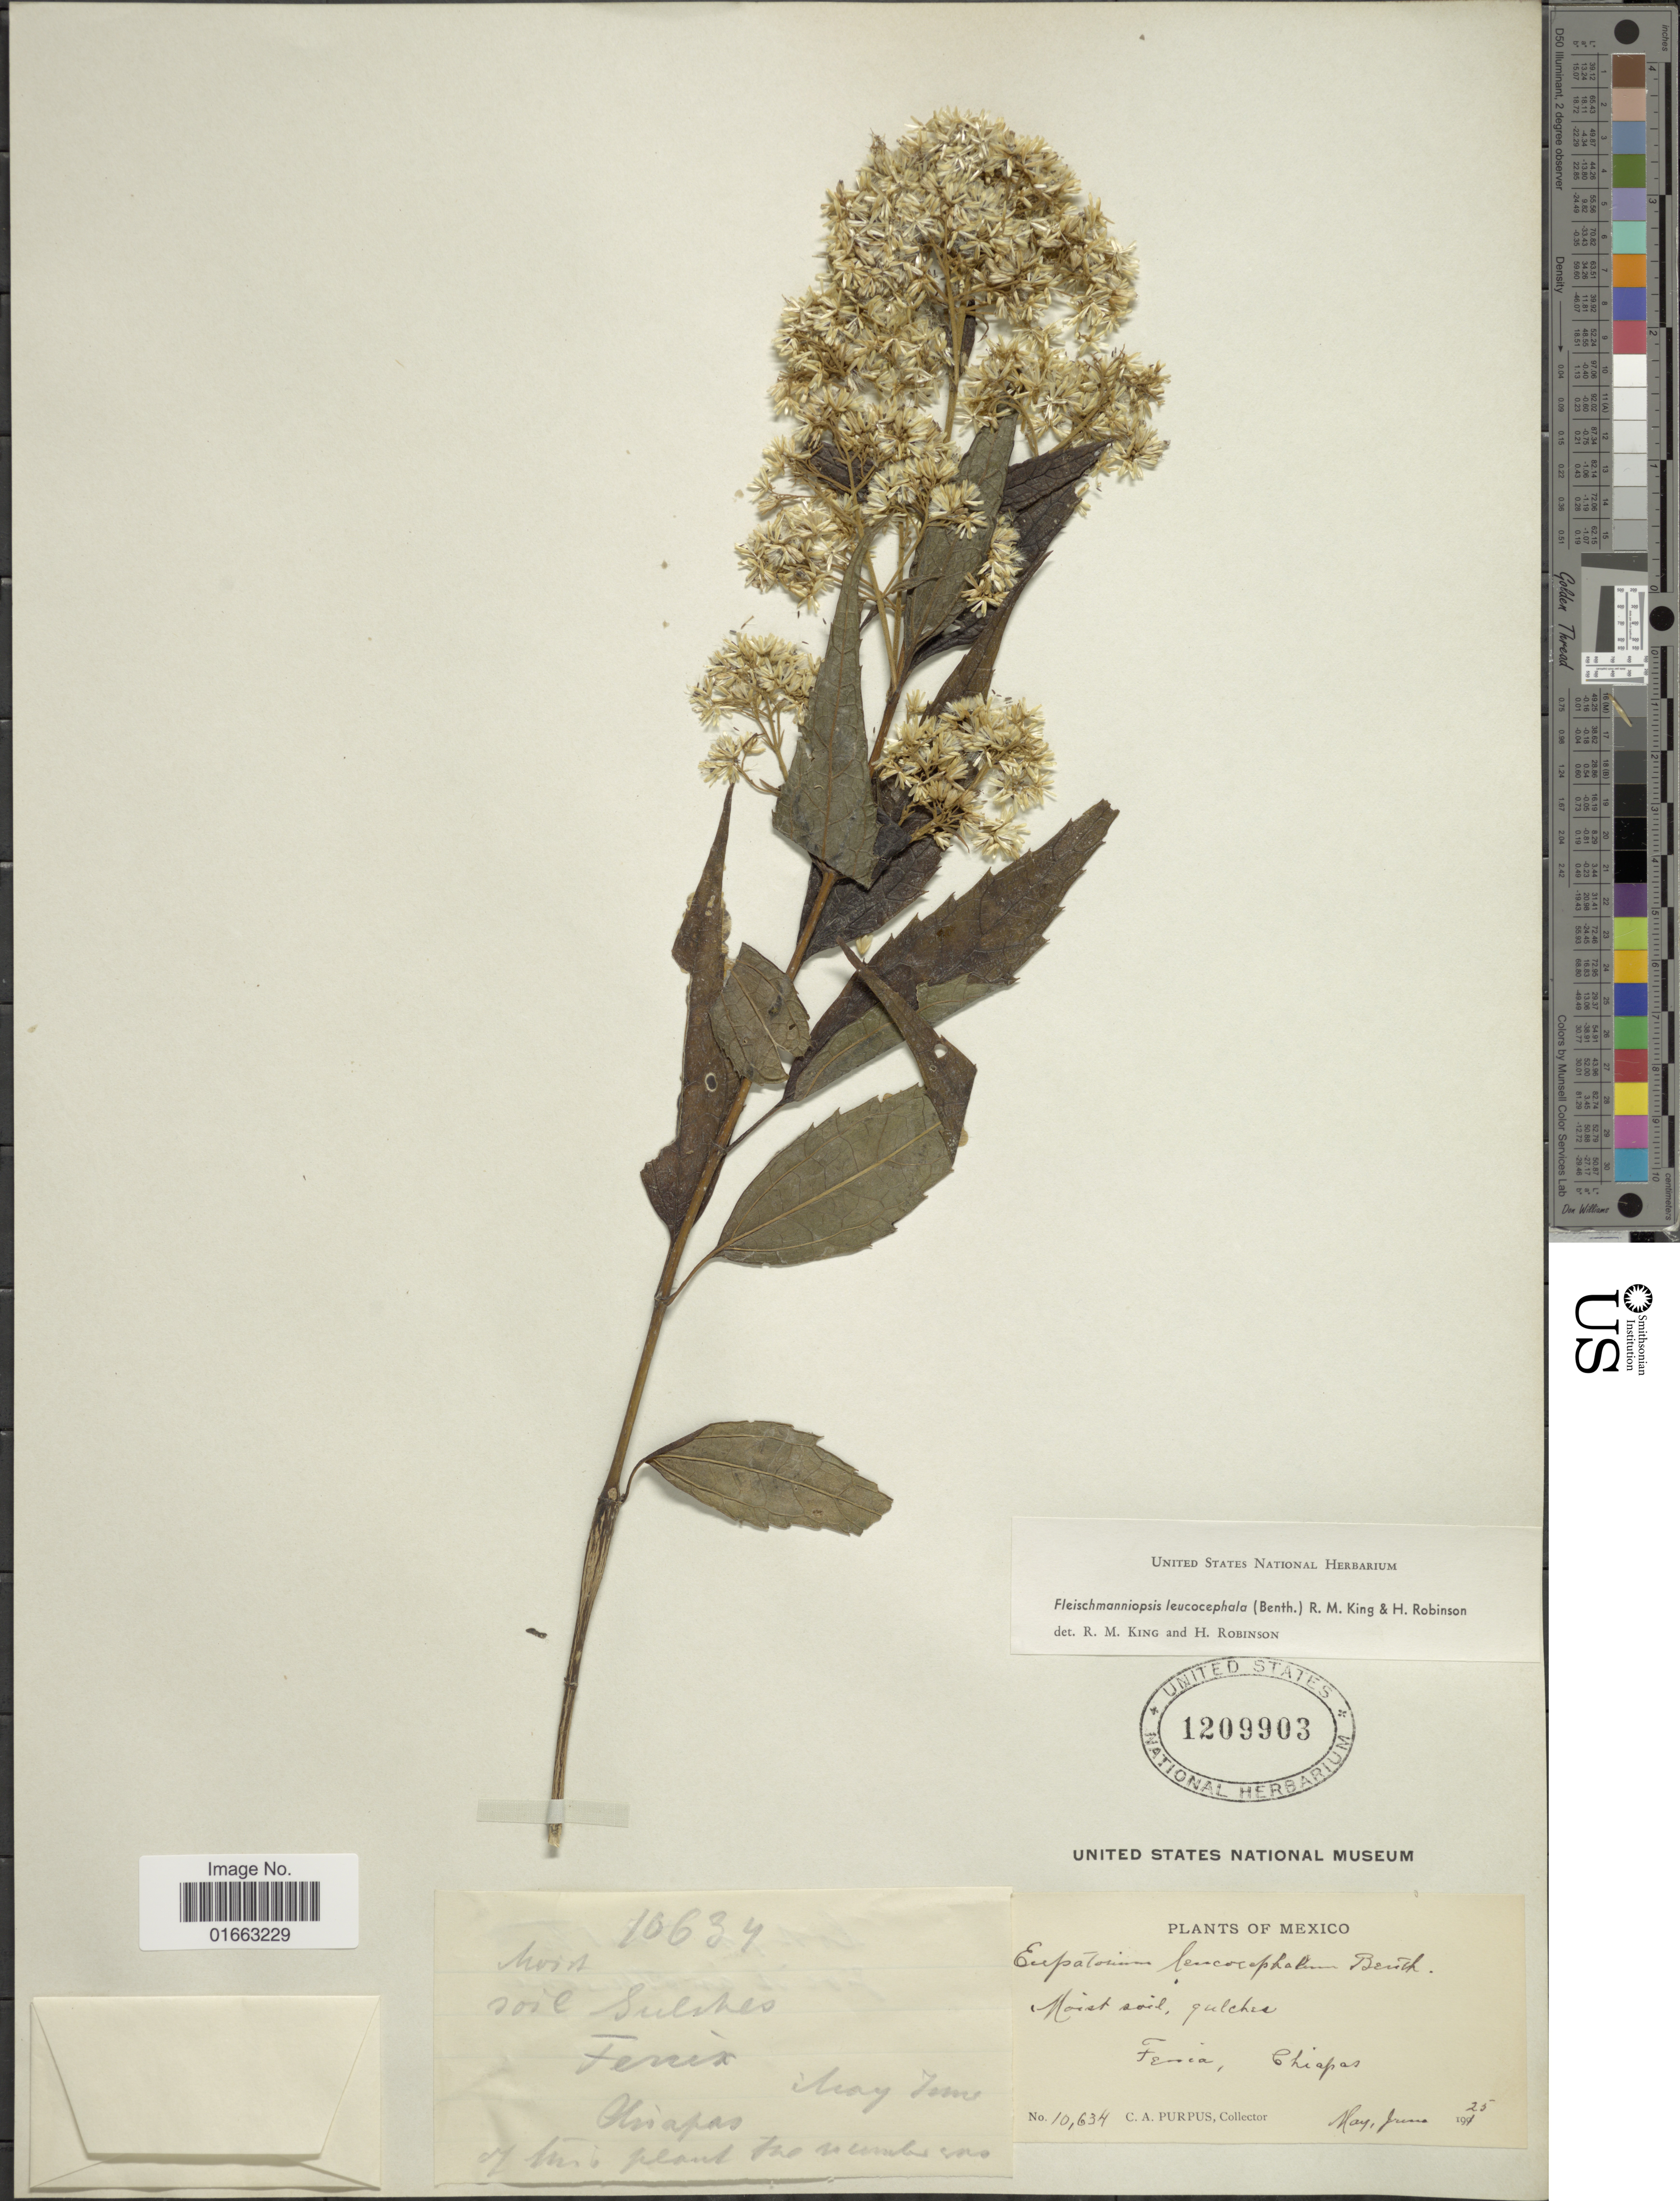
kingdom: Plantae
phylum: Tracheophyta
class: Magnoliopsida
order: Asterales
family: Asteraceae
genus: Fleischmanniopsis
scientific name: Fleischmanniopsis leucocephala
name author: (Benth.) R.M. King & H. Rob.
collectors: C. A. Purpus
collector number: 10634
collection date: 1925-05/1925-06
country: Mexico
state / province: Chiapas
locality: Fénix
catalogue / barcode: US 1209903